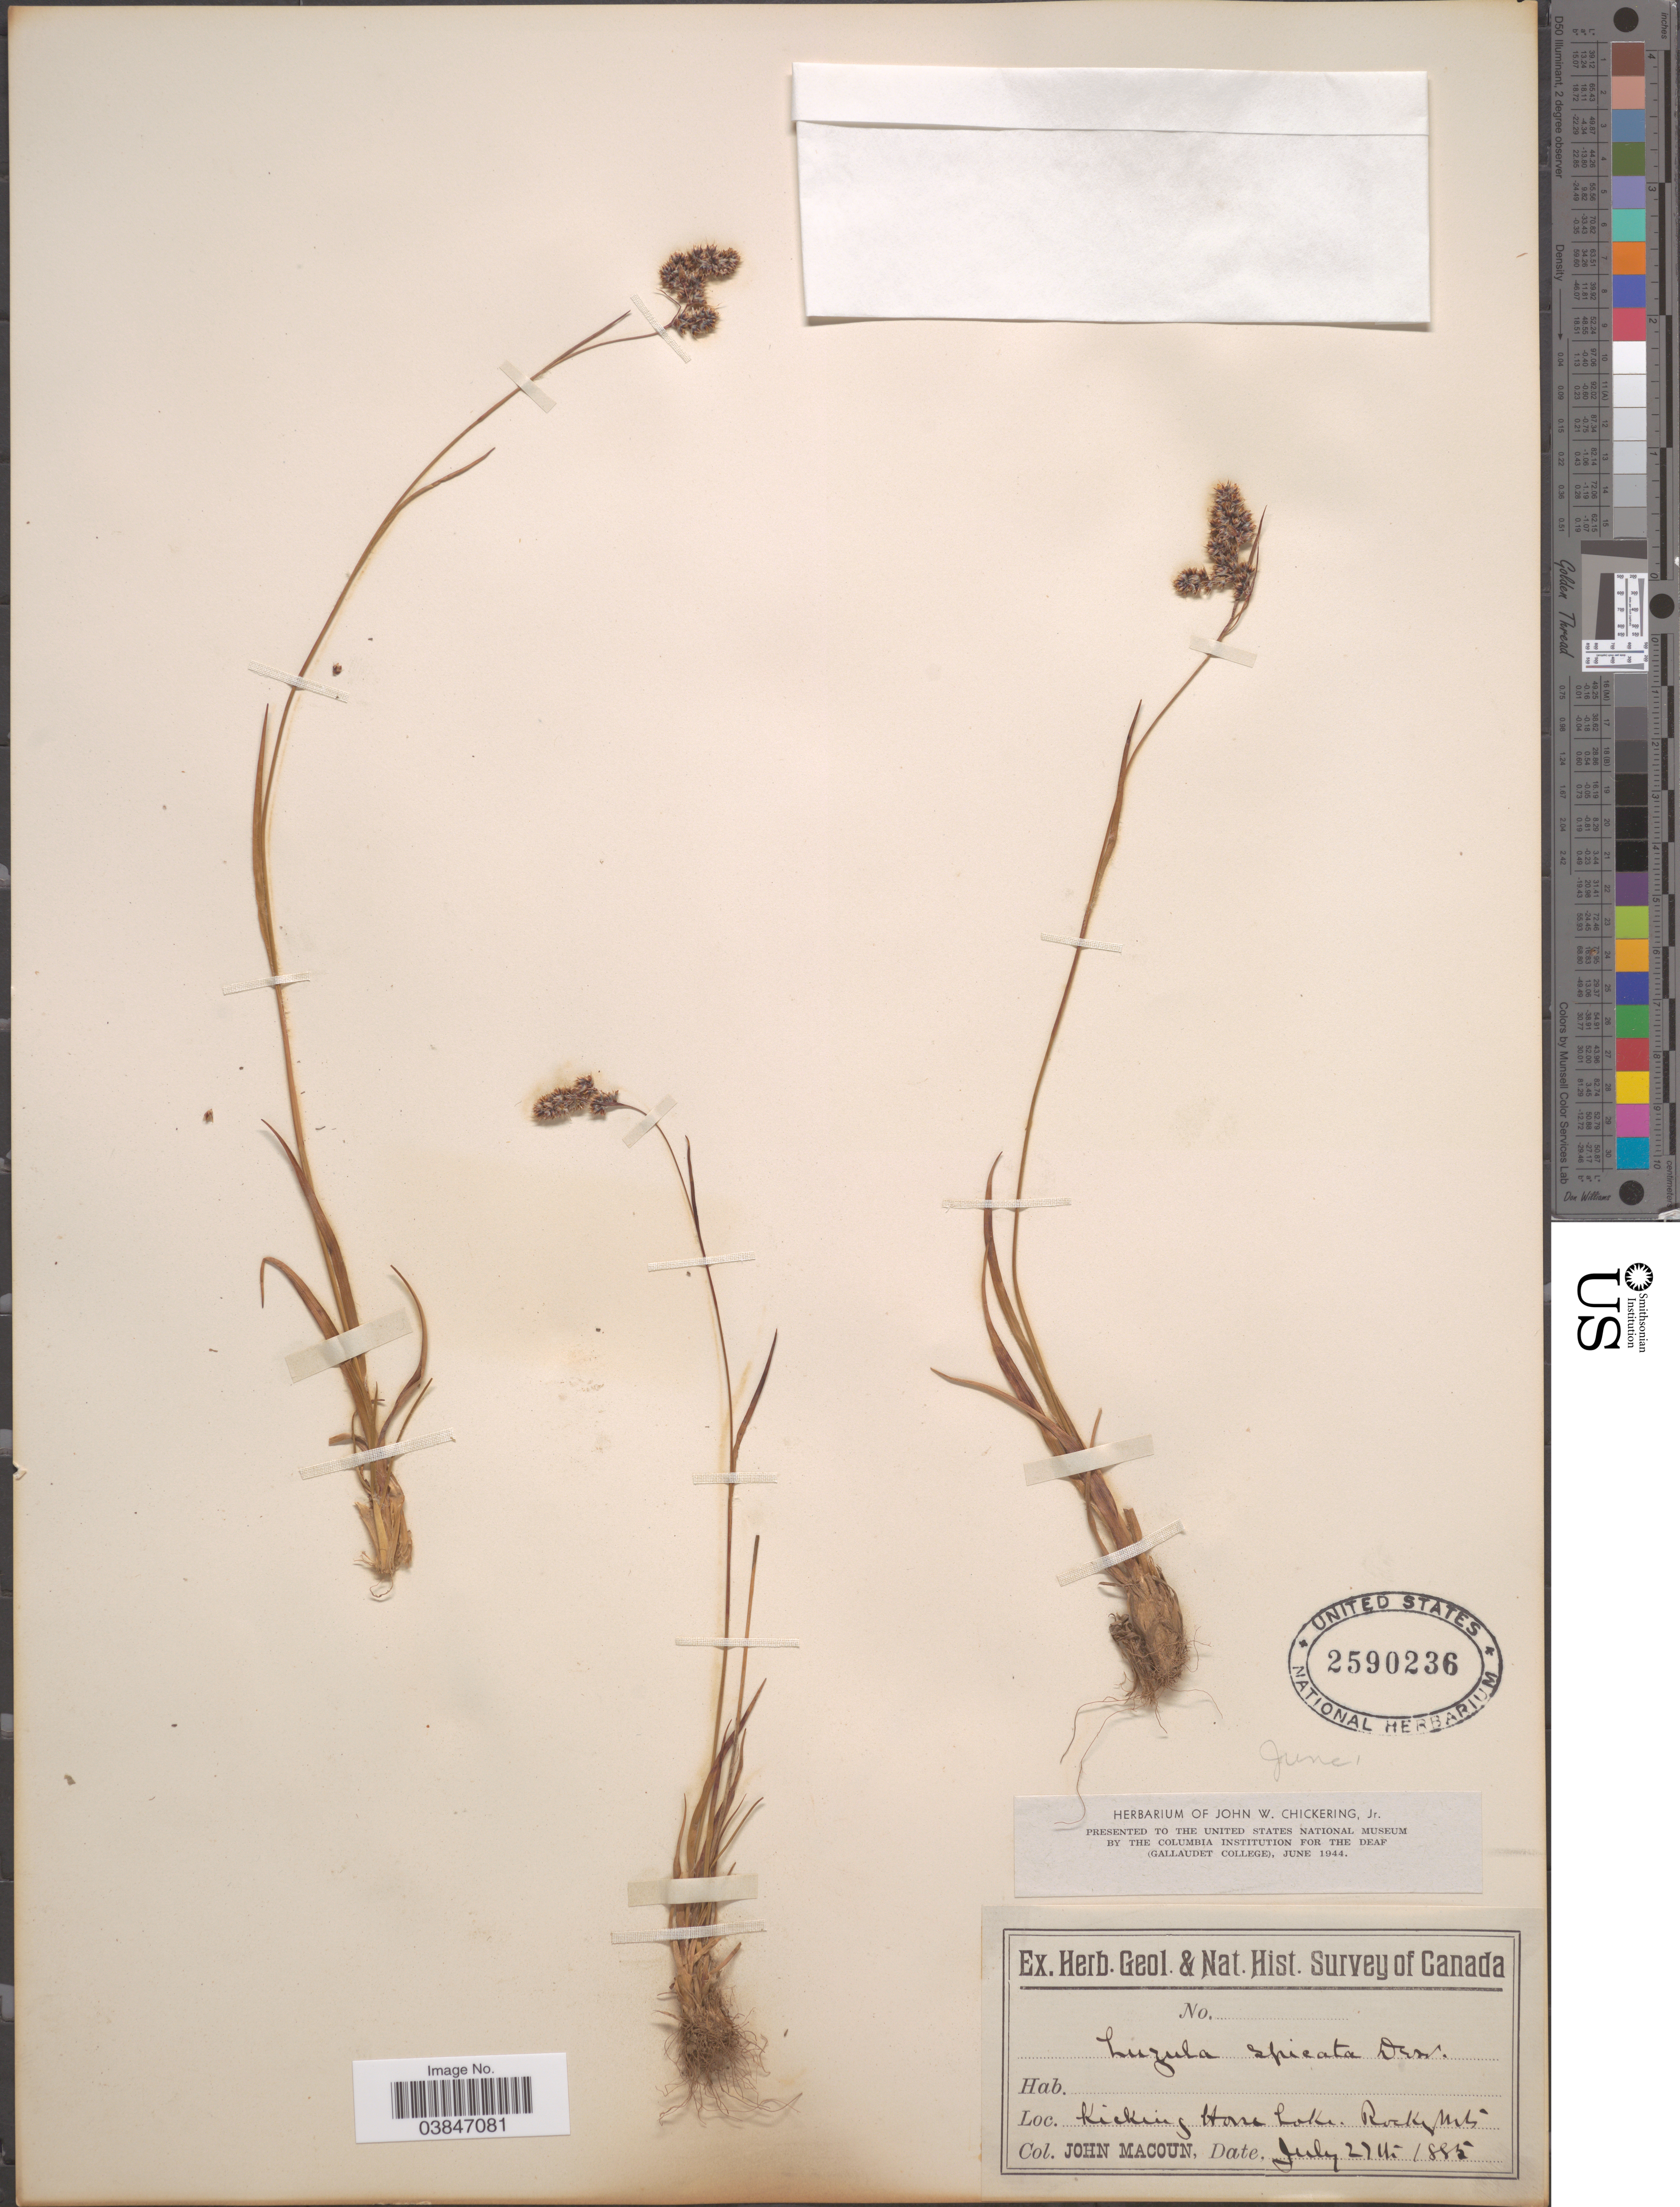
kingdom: Plantae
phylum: Tracheophyta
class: Liliopsida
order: Poales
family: Juncaceae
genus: Luzula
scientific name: Luzula spicata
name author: (L.) DC.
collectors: J. Macoun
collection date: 1885-07-27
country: Canada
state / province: British Columbia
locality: Kicking Horse Lake. Rocky Mts.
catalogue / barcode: US 2590236